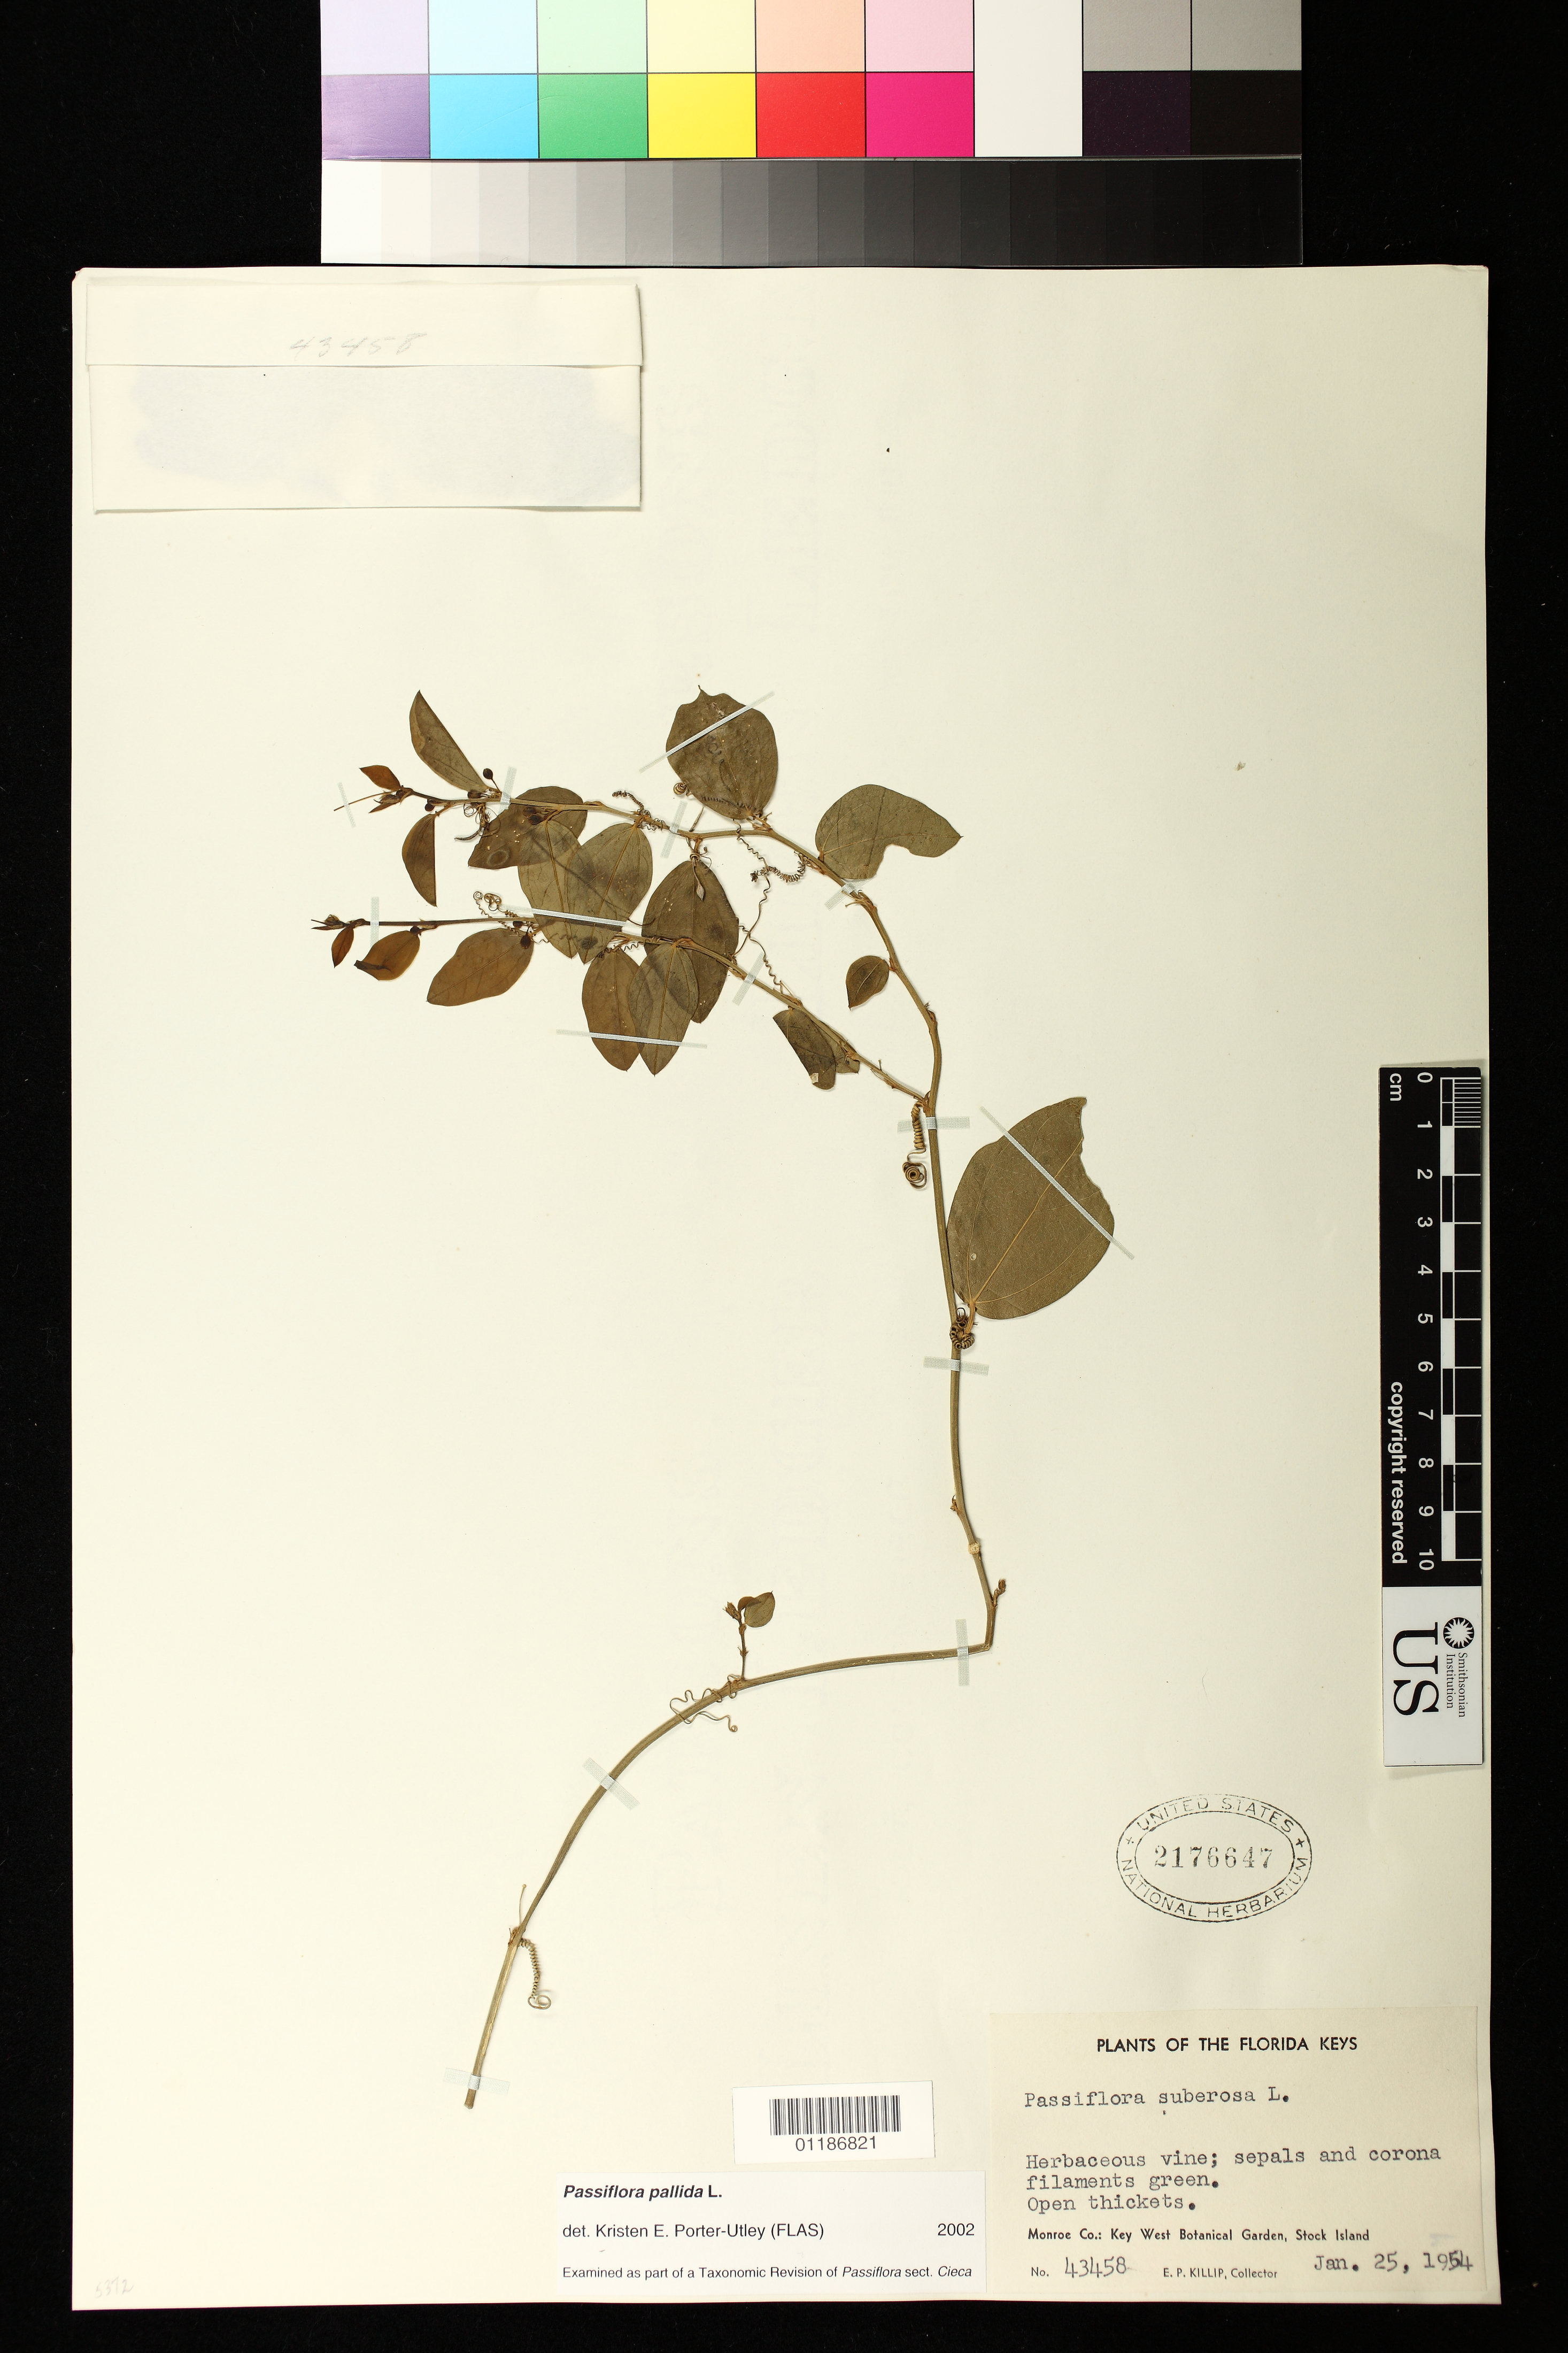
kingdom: Plantae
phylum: Tracheophyta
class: Magnoliopsida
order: Malpighiales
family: Passifloraceae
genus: Passiflora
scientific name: Passiflora pallida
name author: L.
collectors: E. P. Killip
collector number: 43458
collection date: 1954-01-25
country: United States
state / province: Florida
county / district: Monroe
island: Stock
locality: Key West Botanical Garden, Stock Island.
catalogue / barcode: US 2176647